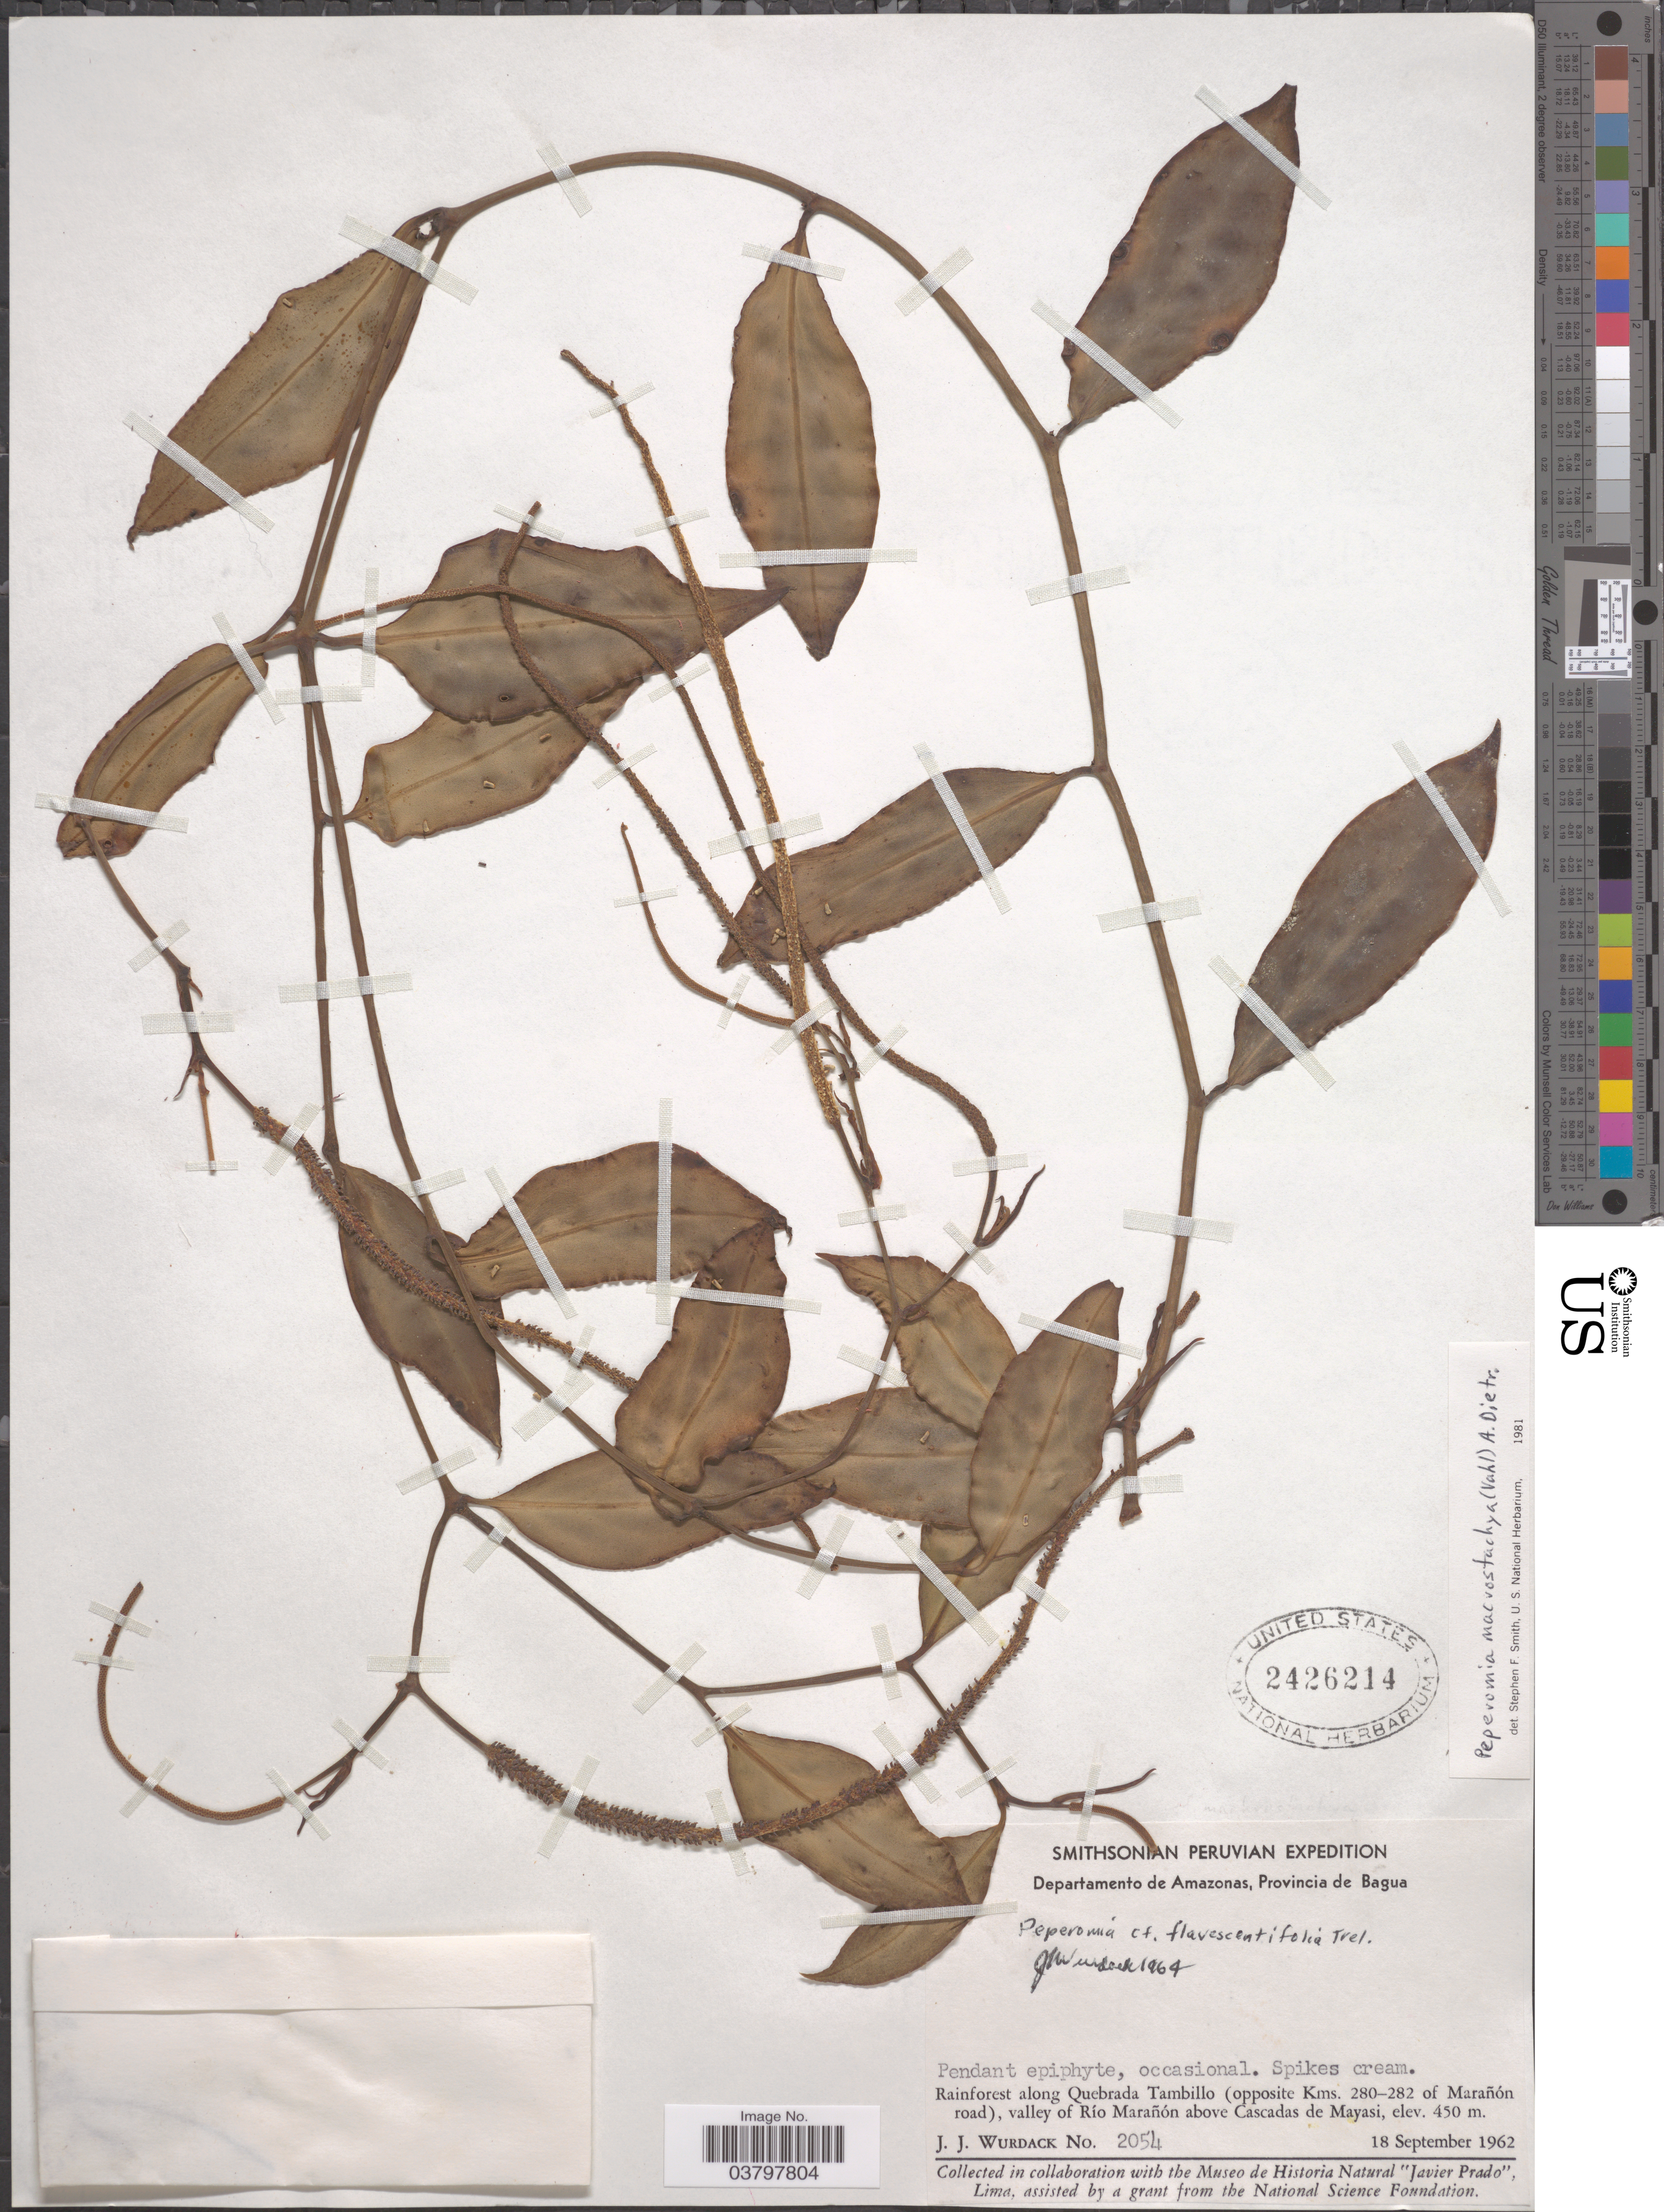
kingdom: Plantae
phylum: Tracheophyta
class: Magnoliopsida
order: Piperales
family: Piperaceae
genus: Peperomia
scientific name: Peperomia macrostachya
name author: (Vahl) A. Dietr.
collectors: J. J. Wurdack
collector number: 2054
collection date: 1962-09-18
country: Peru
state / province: Amazonas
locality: Departamento de Amazonas, Provincia de Bagua. Rainforest along Quebrada Tambillo (opposite Kms. 280-282 of Marañón road), valley of Río Marañón above Cascadas de Mayasi.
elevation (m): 450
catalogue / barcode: US 2426214